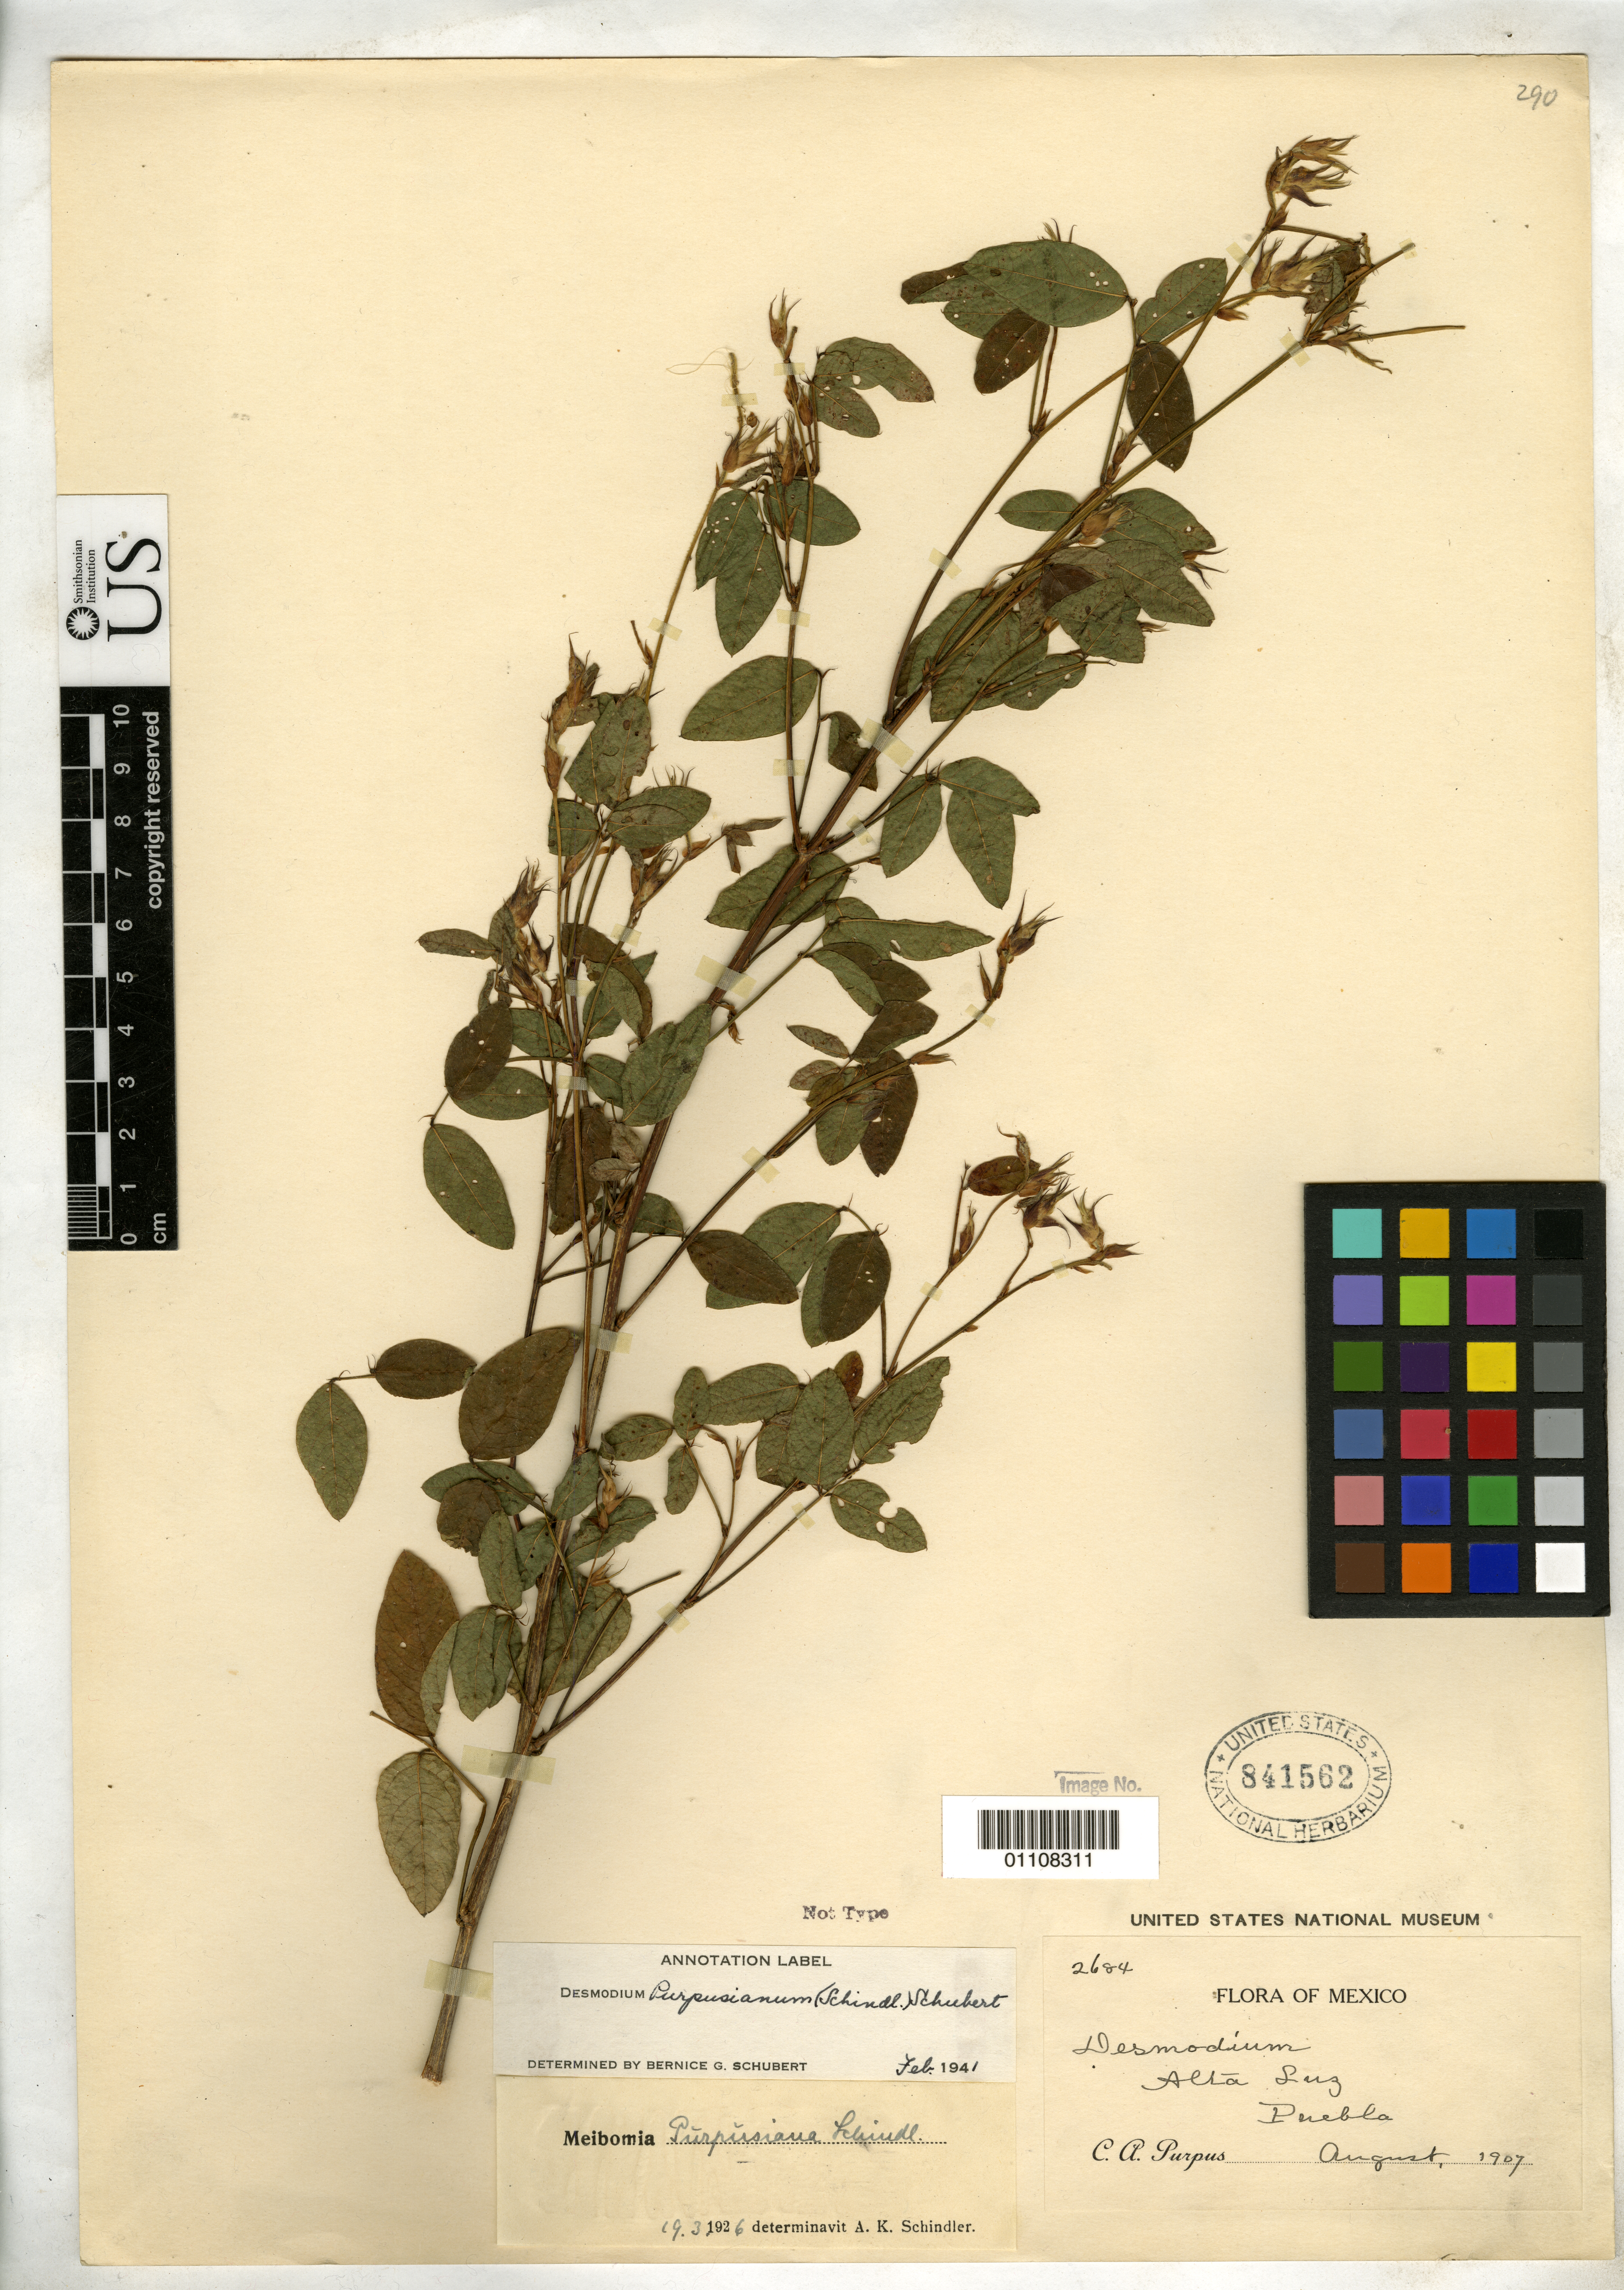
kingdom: Plantae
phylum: Tracheophyta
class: Magnoliopsida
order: Fabales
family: Fabaceae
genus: Meibomia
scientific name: Meibomia purpusiana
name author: Schindl.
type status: Syntype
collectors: C. A. Purpus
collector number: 2684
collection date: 1907-08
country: Mexico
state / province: Puebla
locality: Alta Luz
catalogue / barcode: US 841562